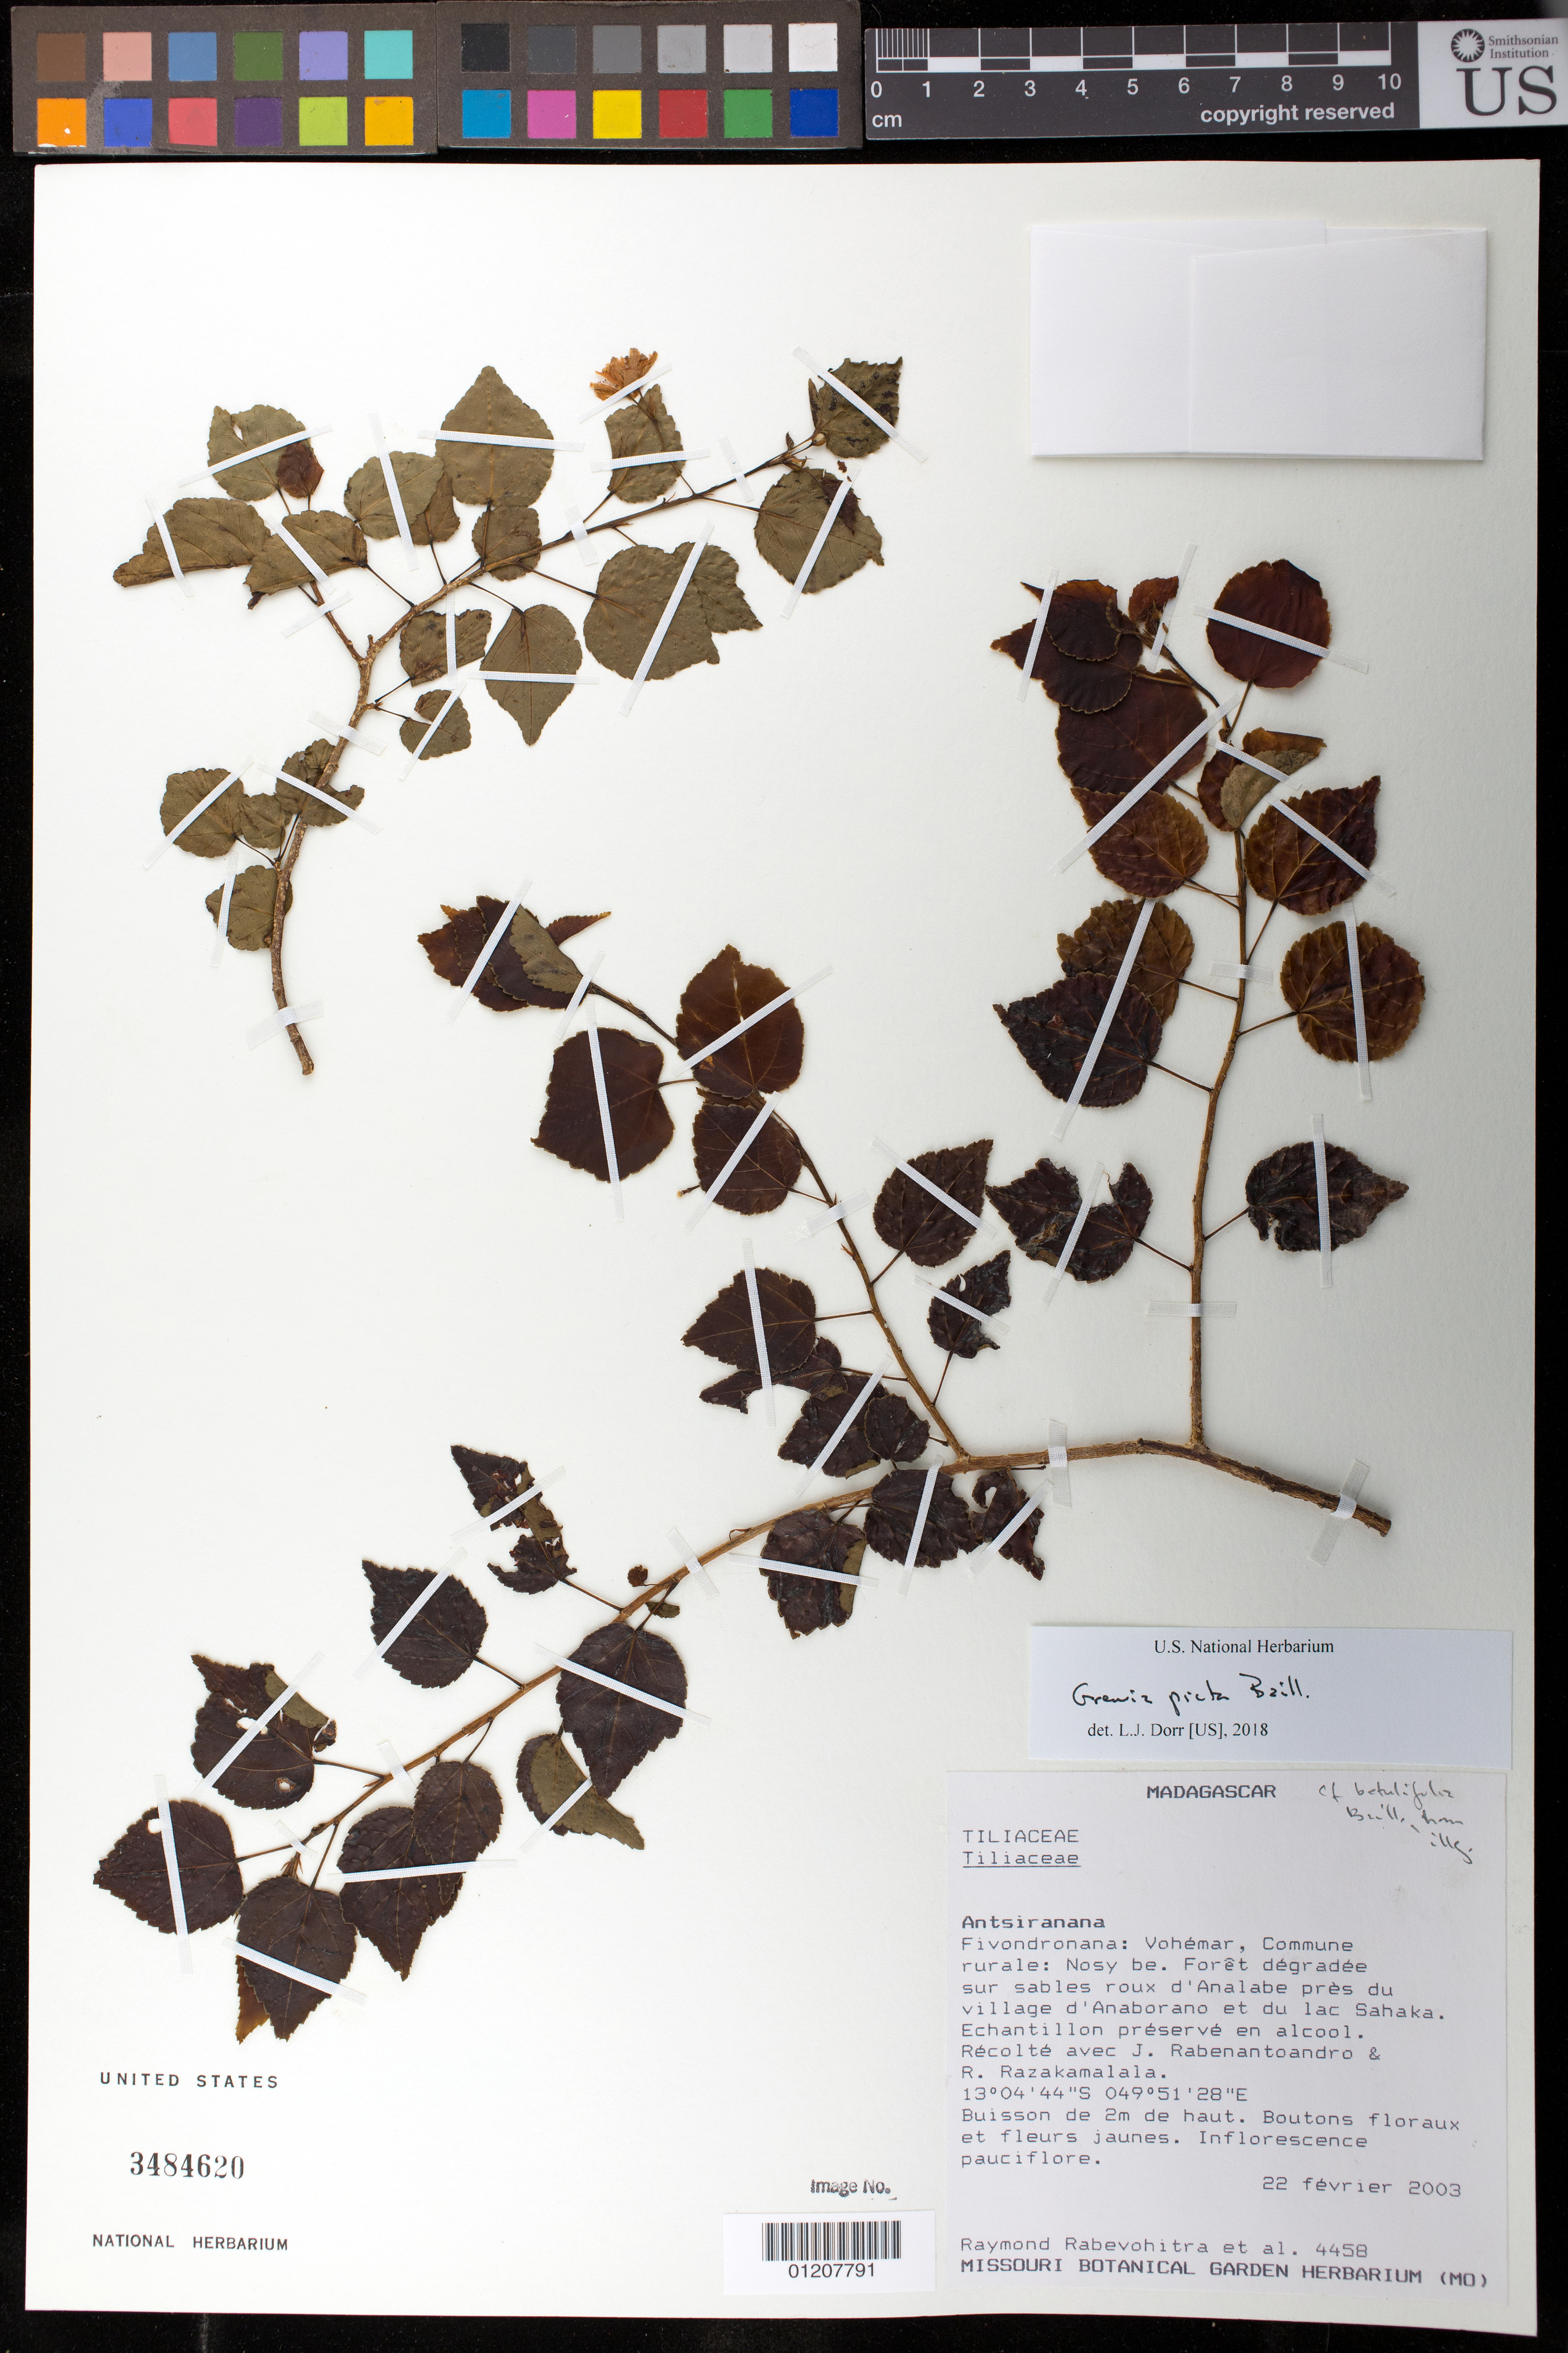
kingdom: Plantae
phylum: Tracheophyta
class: Magnoliopsida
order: Malvales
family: Malvaceae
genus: Grewia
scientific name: Grewia picta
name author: Baill.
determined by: Dorr, L. J., (BOT), Smithsonian Institution - National Museum of Natural History (UNITED STATES)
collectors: R. Rabevohitra, J. Rabenantoandro & R. Razakamalala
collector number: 4458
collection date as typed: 22 Feb 2003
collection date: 2003-02-22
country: Madagascar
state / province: Sava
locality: Antsiranana. Fivondronana: Vohemar, Commune rurale; Nosy be. Foret degradee sur sables roux d'Analabe pres du village d'Anaborano et du lac Sahaka.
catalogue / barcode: US 3484620